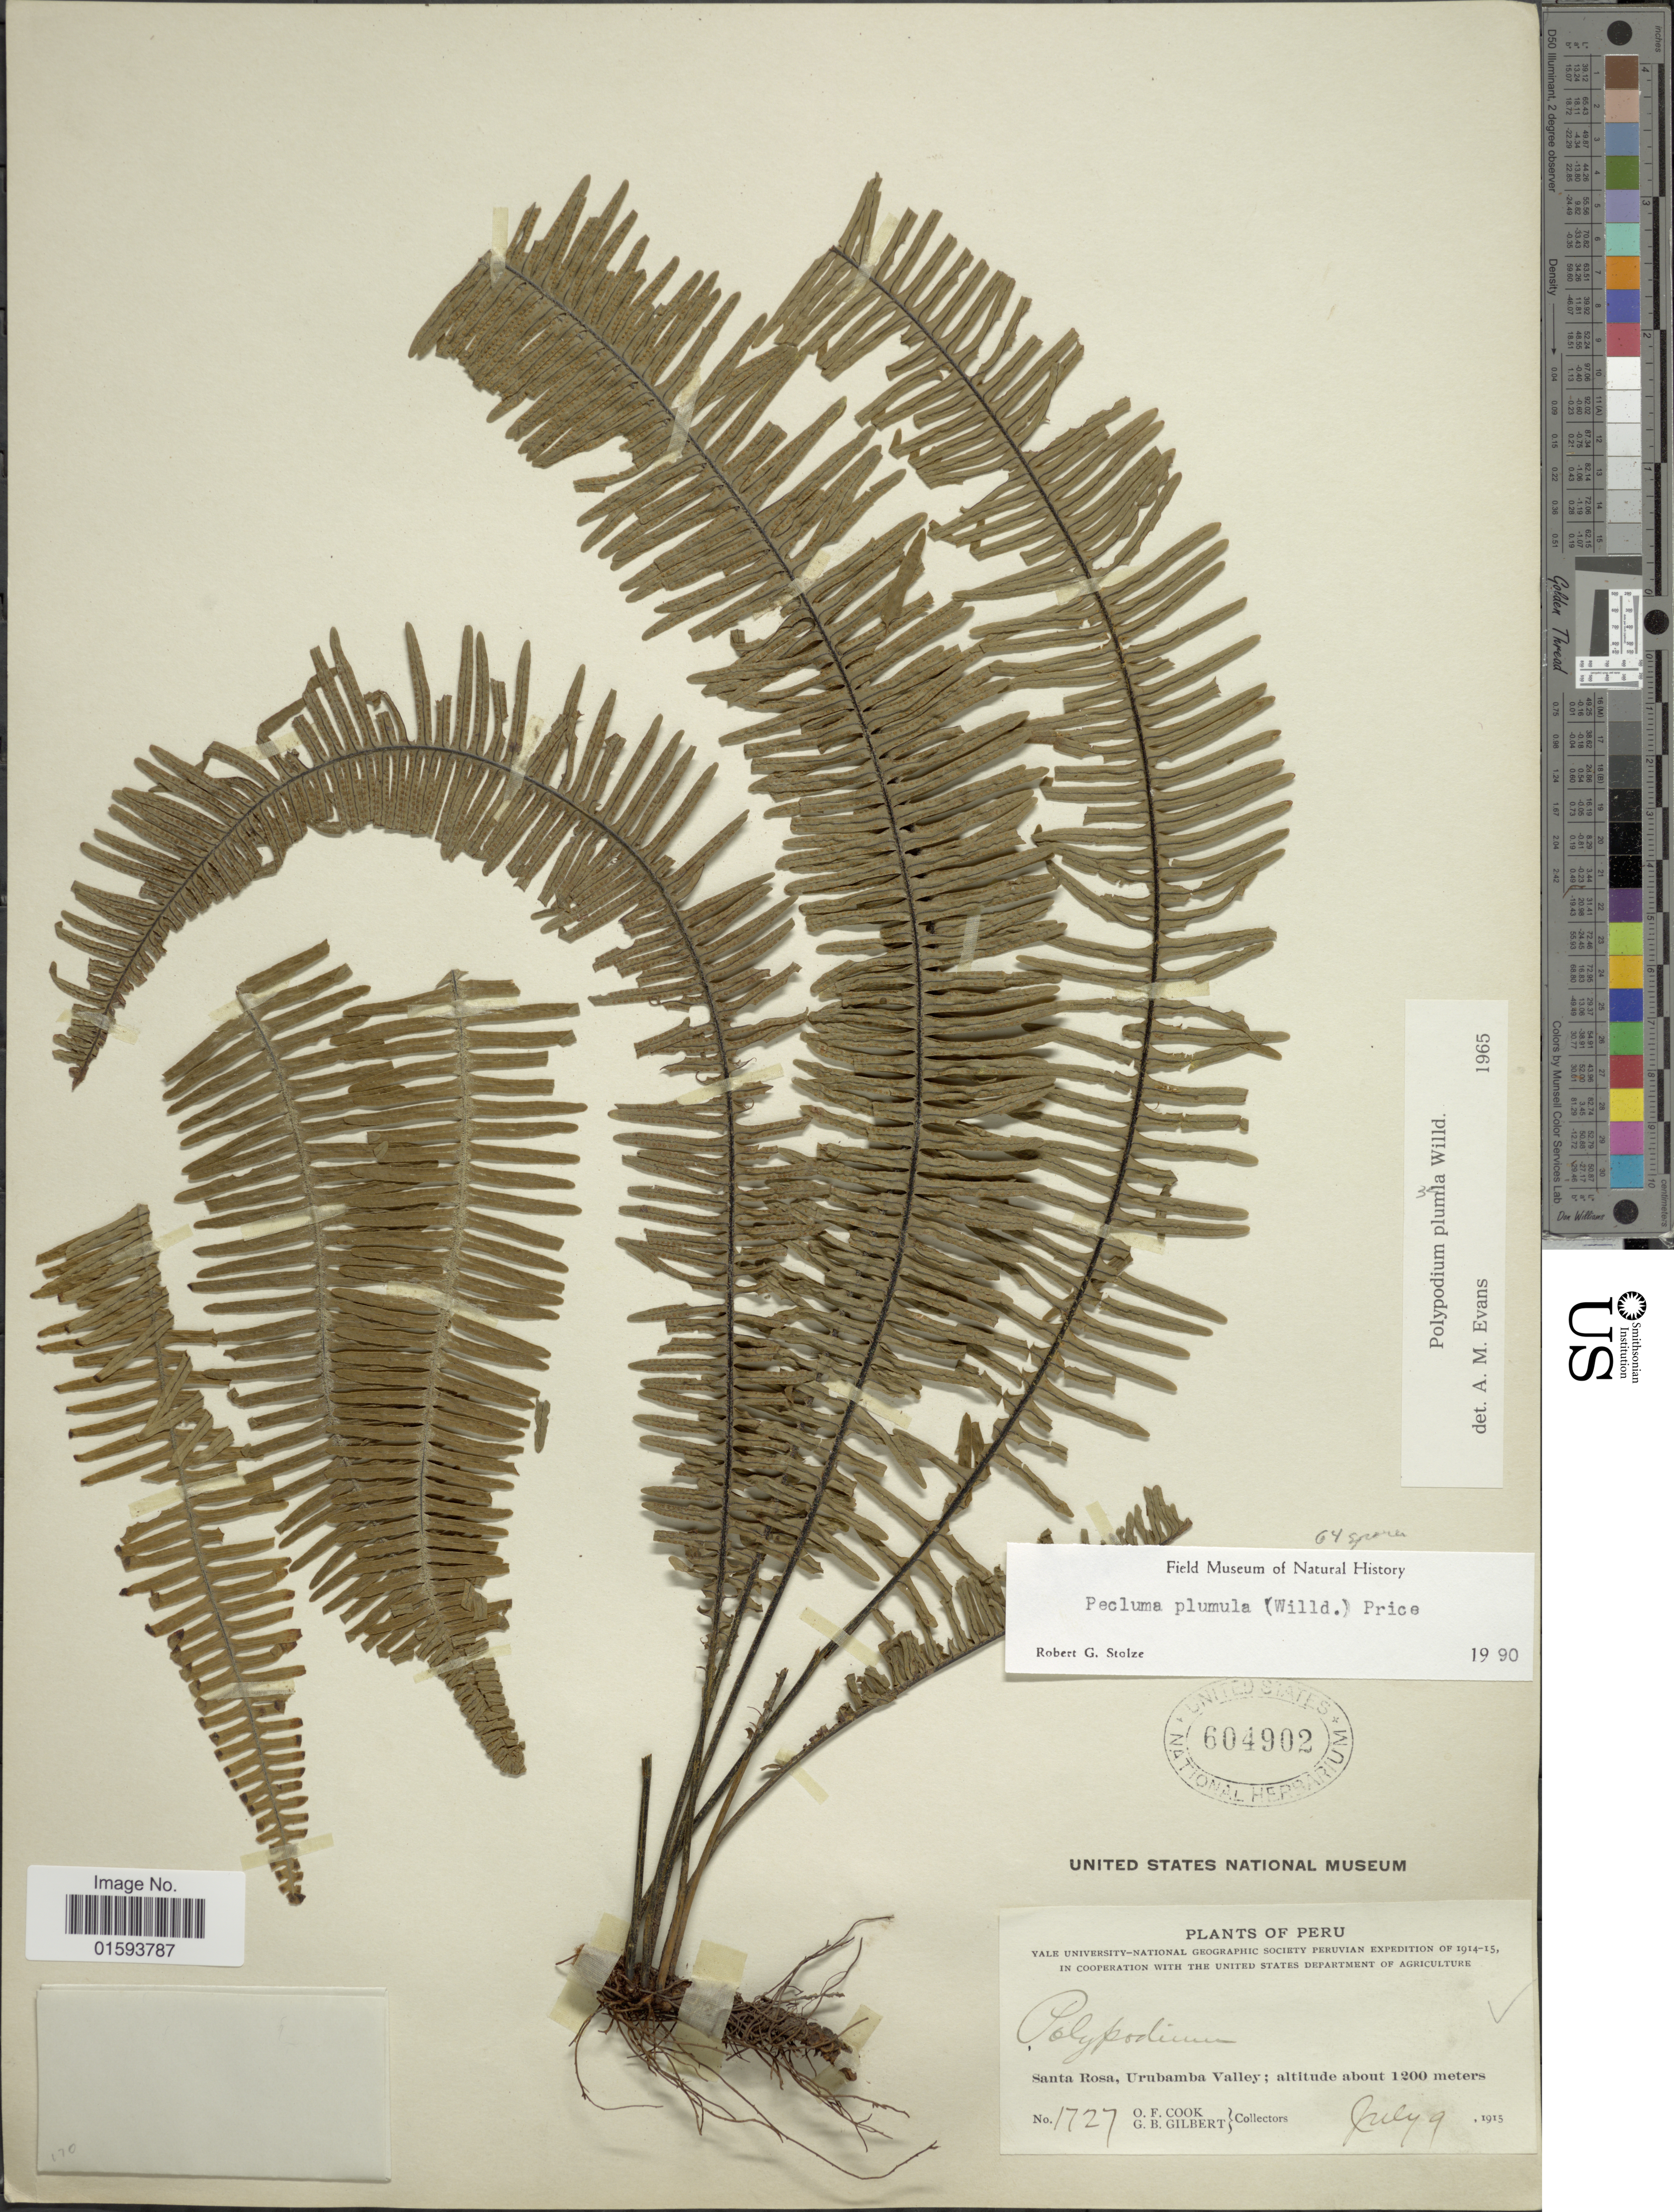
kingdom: Plantae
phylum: Tracheophyta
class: Polypodiopsida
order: Polypodiales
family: Polypodiaceae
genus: Pecluma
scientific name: Pecluma plumula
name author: (Humb. & Bonpl. ex Willd.) M.G. Price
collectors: O. F. Cook & G. B. Gilbert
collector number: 1727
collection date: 1915-07-09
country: Guatemala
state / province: Santa Rosa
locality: Santa Rosa, Urubamba Valley.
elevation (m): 1200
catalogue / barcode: US 604902